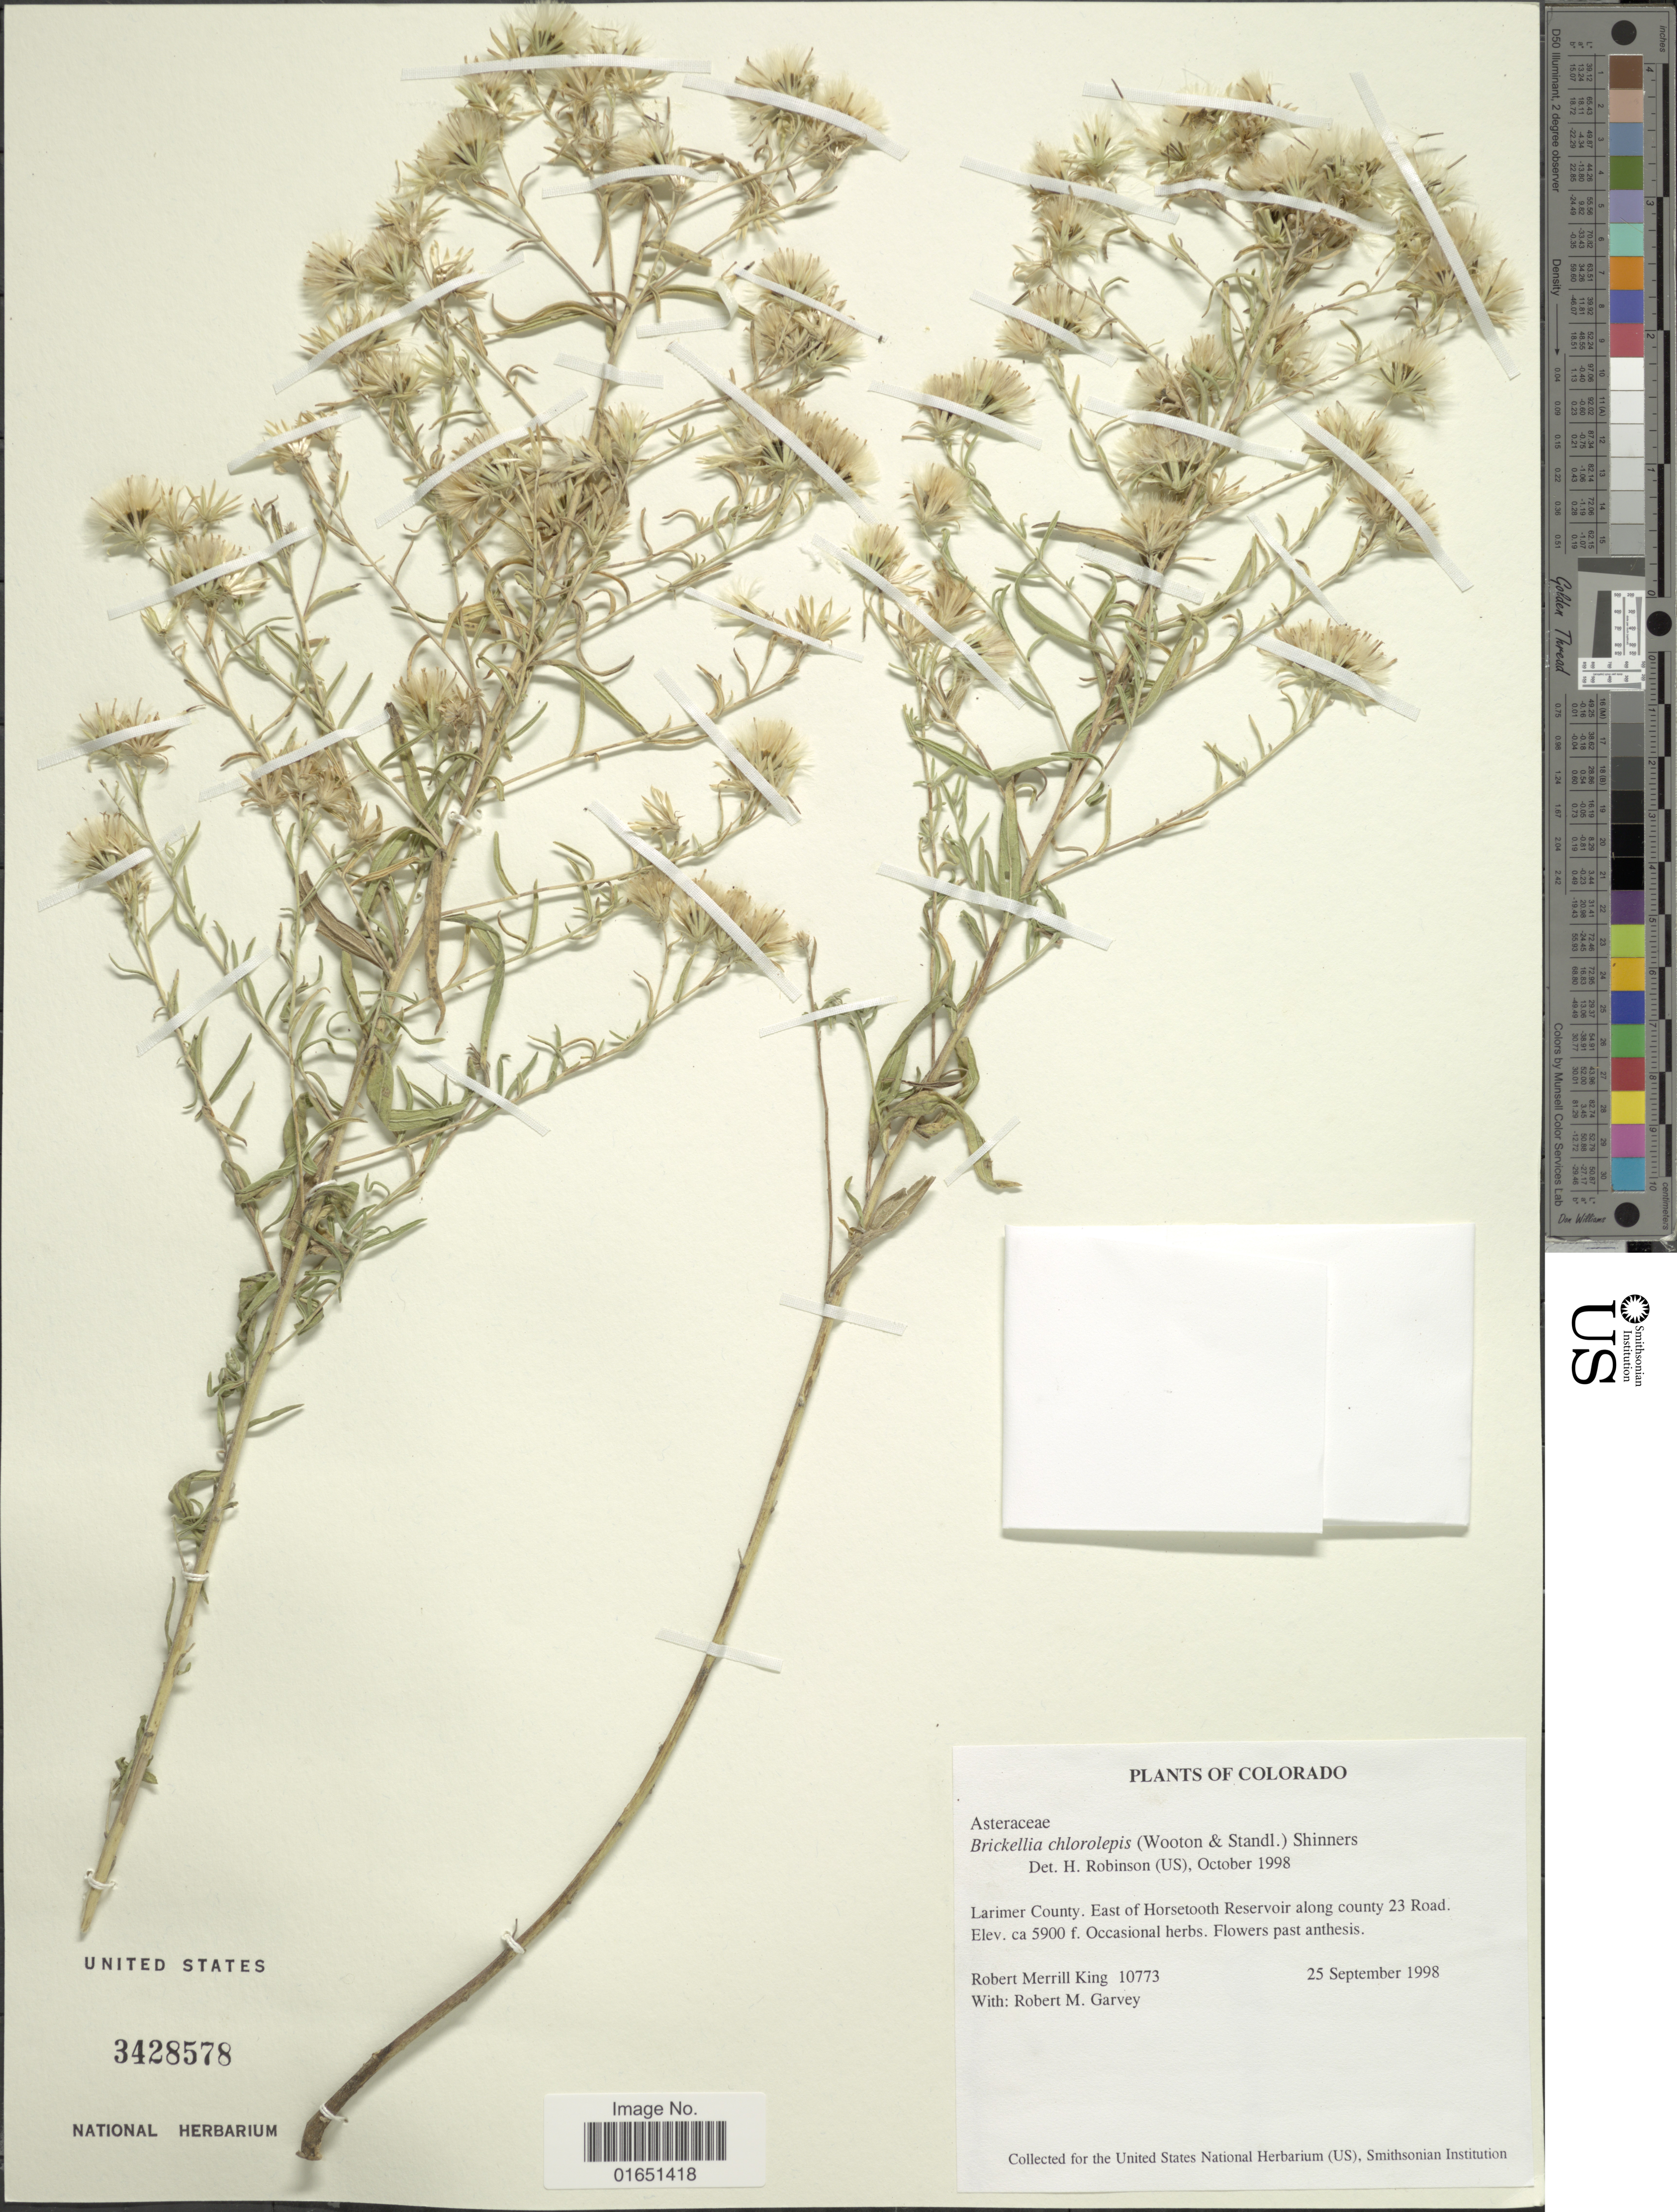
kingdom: Plantae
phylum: Tracheophyta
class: Magnoliopsida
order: Asterales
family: Asteraceae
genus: Brickellia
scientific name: Brickellia rosmarinifolia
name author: (Vent.) W.A. Weber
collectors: R. M. King & R. Garvey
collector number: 10773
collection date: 1998-09-25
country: United States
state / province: Colorado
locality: Larimer County. East of Horsetooth Reservoir along county 23 Road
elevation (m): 1798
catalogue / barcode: US 3428578